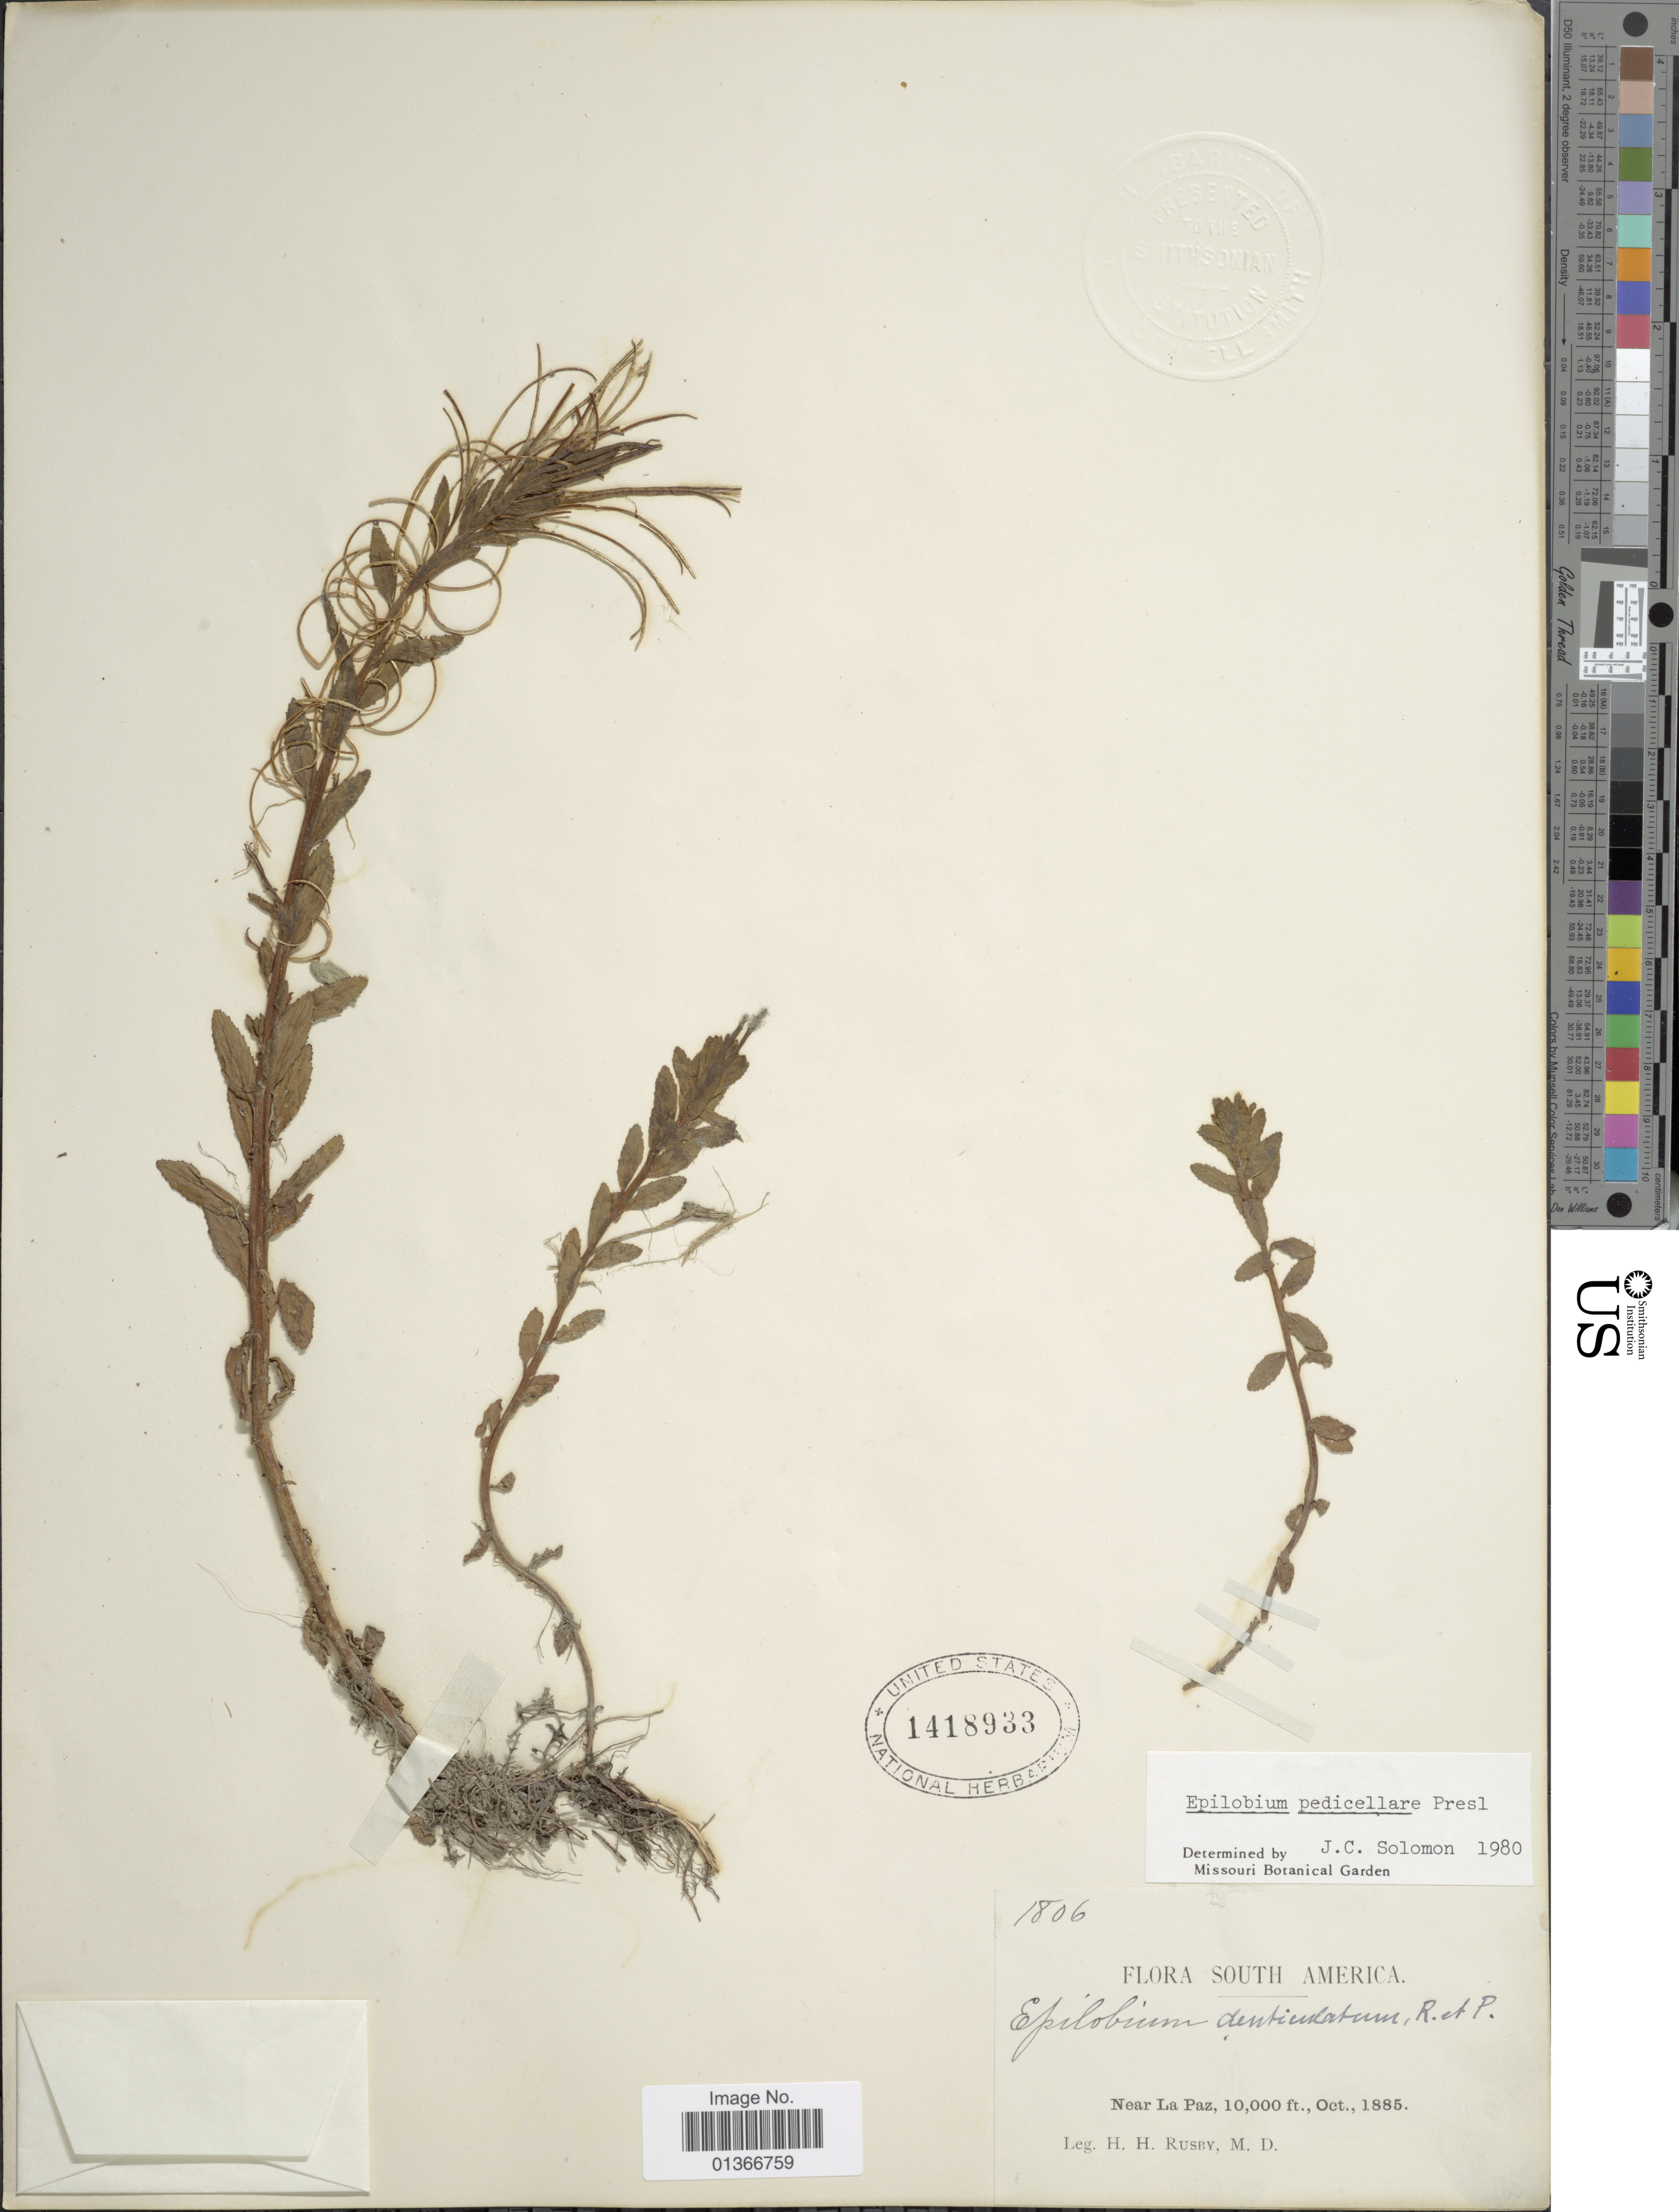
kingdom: Plantae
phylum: Tracheophyta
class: Magnoliopsida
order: Myrtales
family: Onagraceae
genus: Epilobium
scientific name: Epilobium pedicellare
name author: C. Presl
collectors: H. H. Rusby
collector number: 1806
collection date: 1885-10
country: Bolivia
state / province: La Paz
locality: Near La Paz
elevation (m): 3048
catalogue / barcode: US 1418933